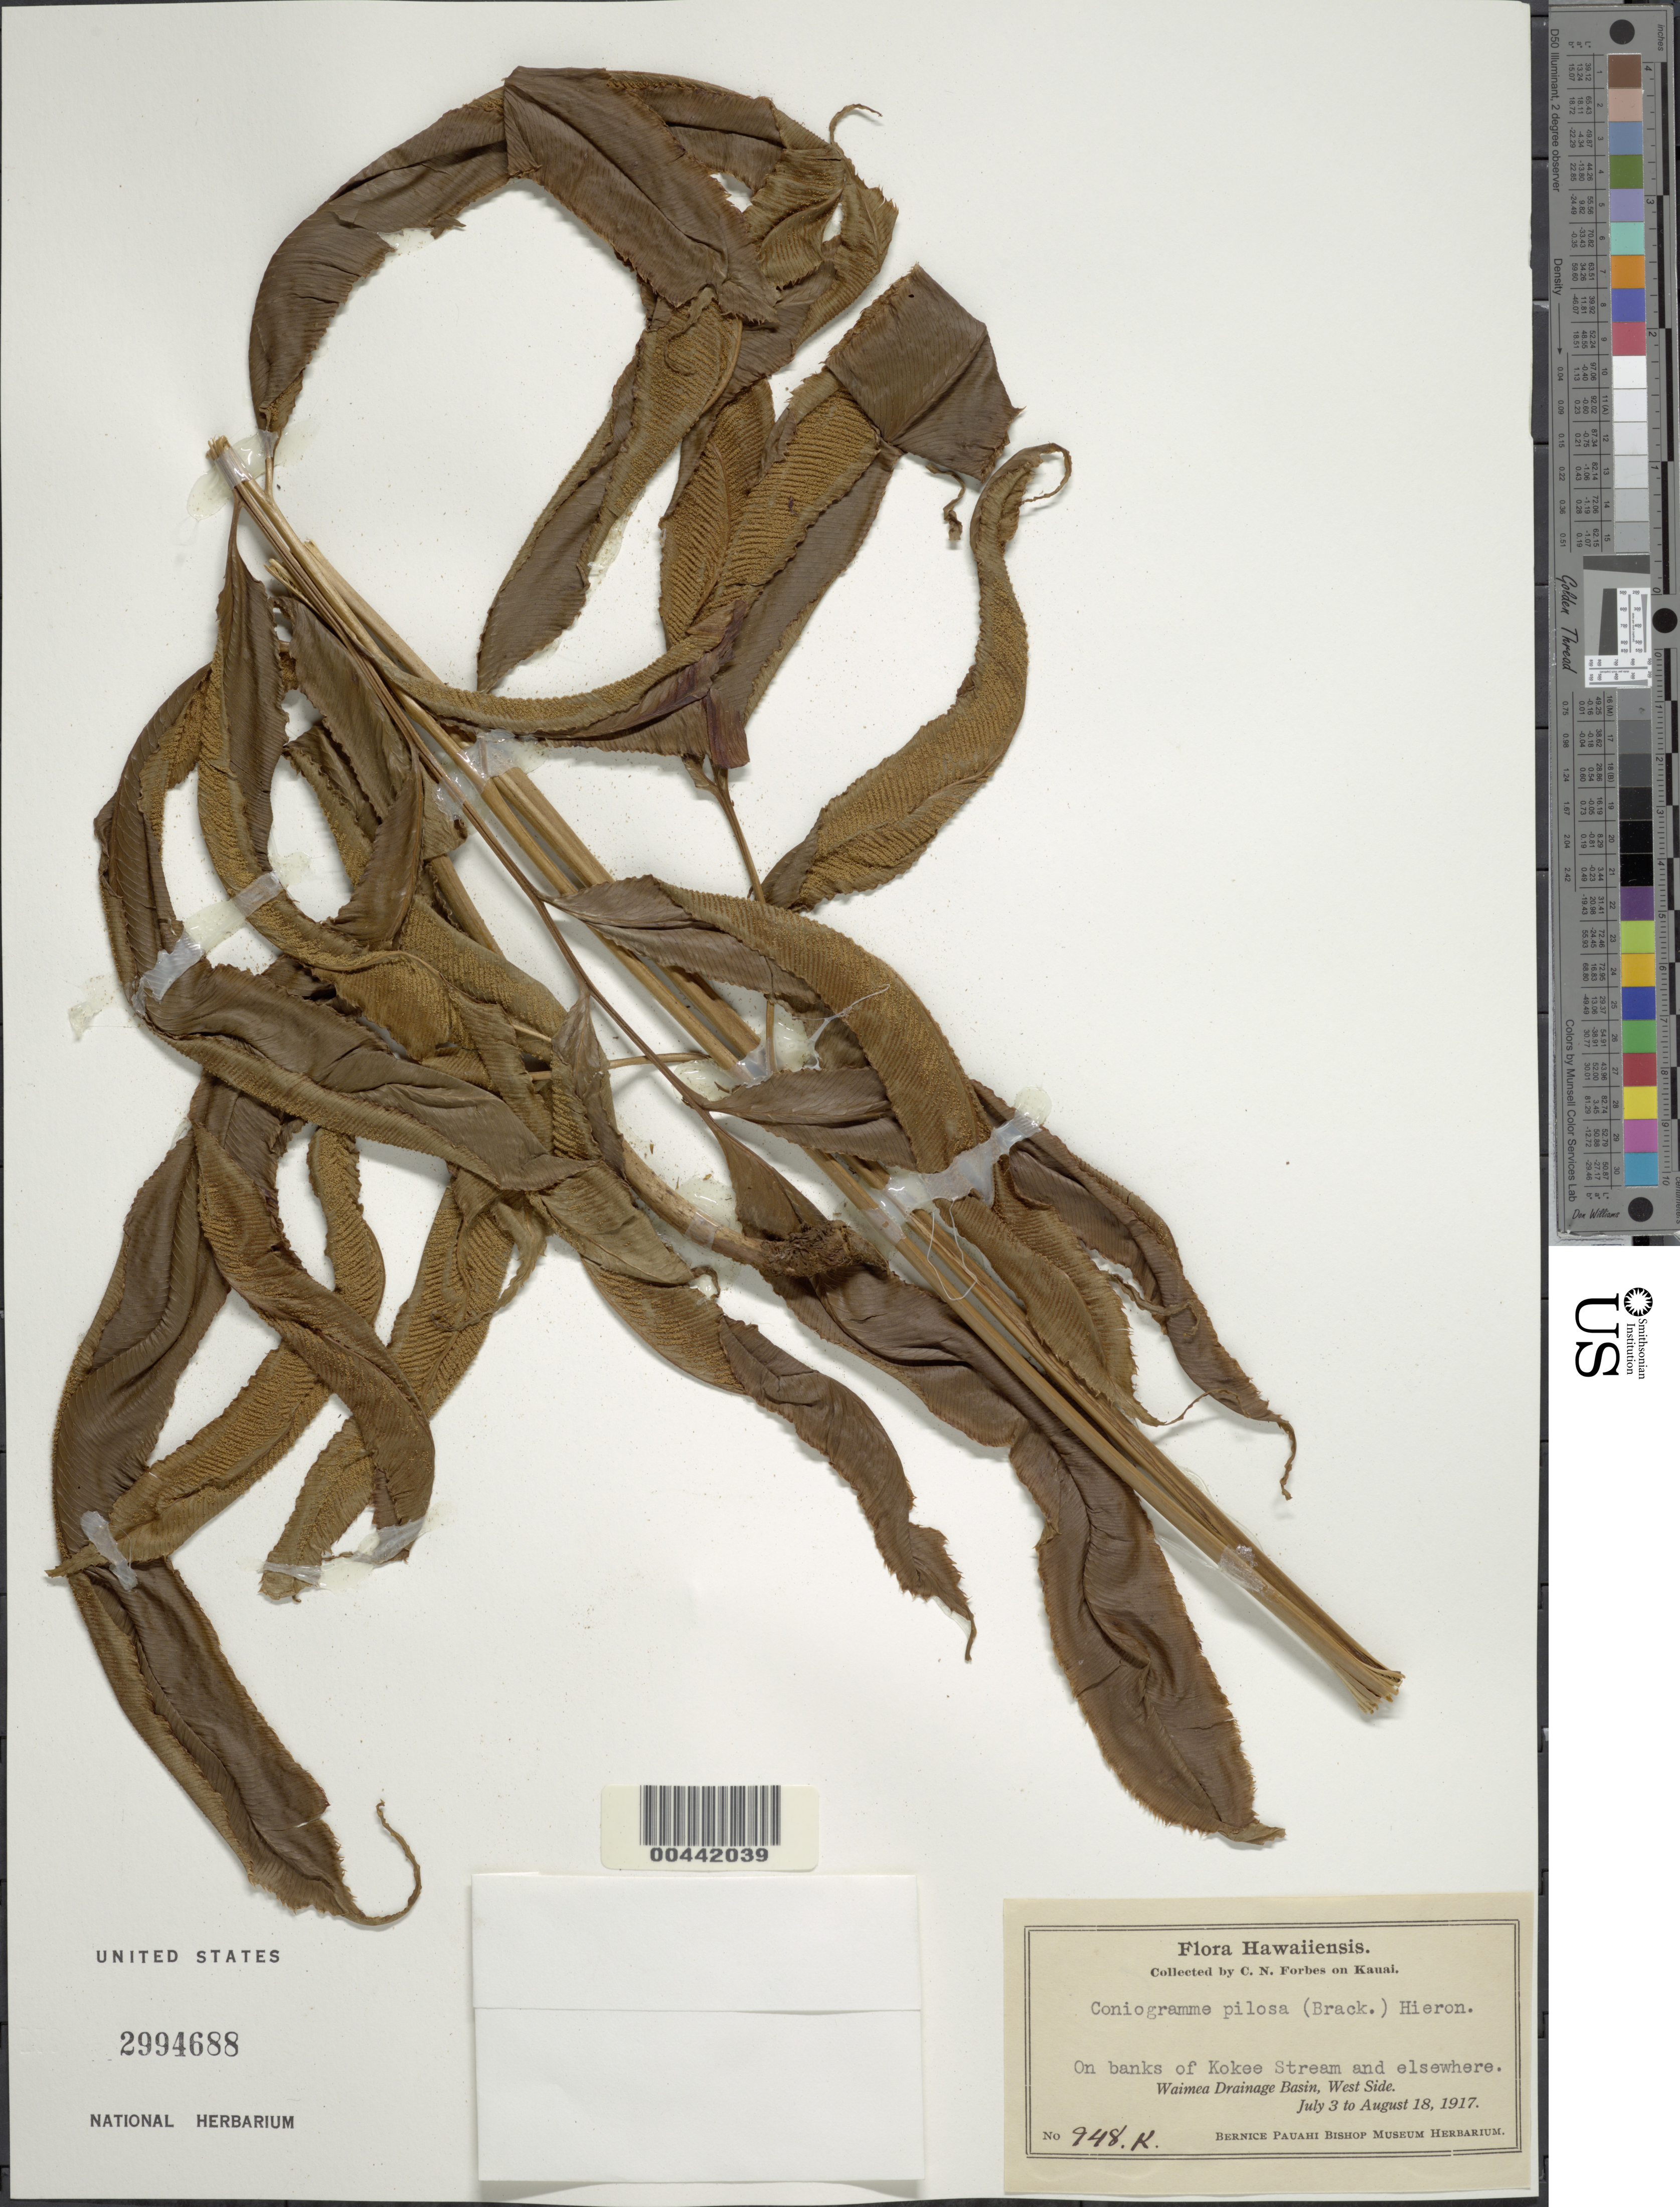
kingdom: Plantae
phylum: Tracheophyta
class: Polypodiopsida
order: Polypodiales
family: Pteridaceae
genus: Coniogramme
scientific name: Coniogramme pilosa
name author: (Brack.) Hieron.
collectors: C. N. Forbes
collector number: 948.K.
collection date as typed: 3 Jul 1917 to 18 Aug 1917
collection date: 1917-07-03/1917-08-18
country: United States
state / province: Hawaii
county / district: Kauai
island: Kaua'i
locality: On banks of Kokee Stream and elsewhere, Waimea Drainage Basin, W side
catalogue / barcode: US 2994688